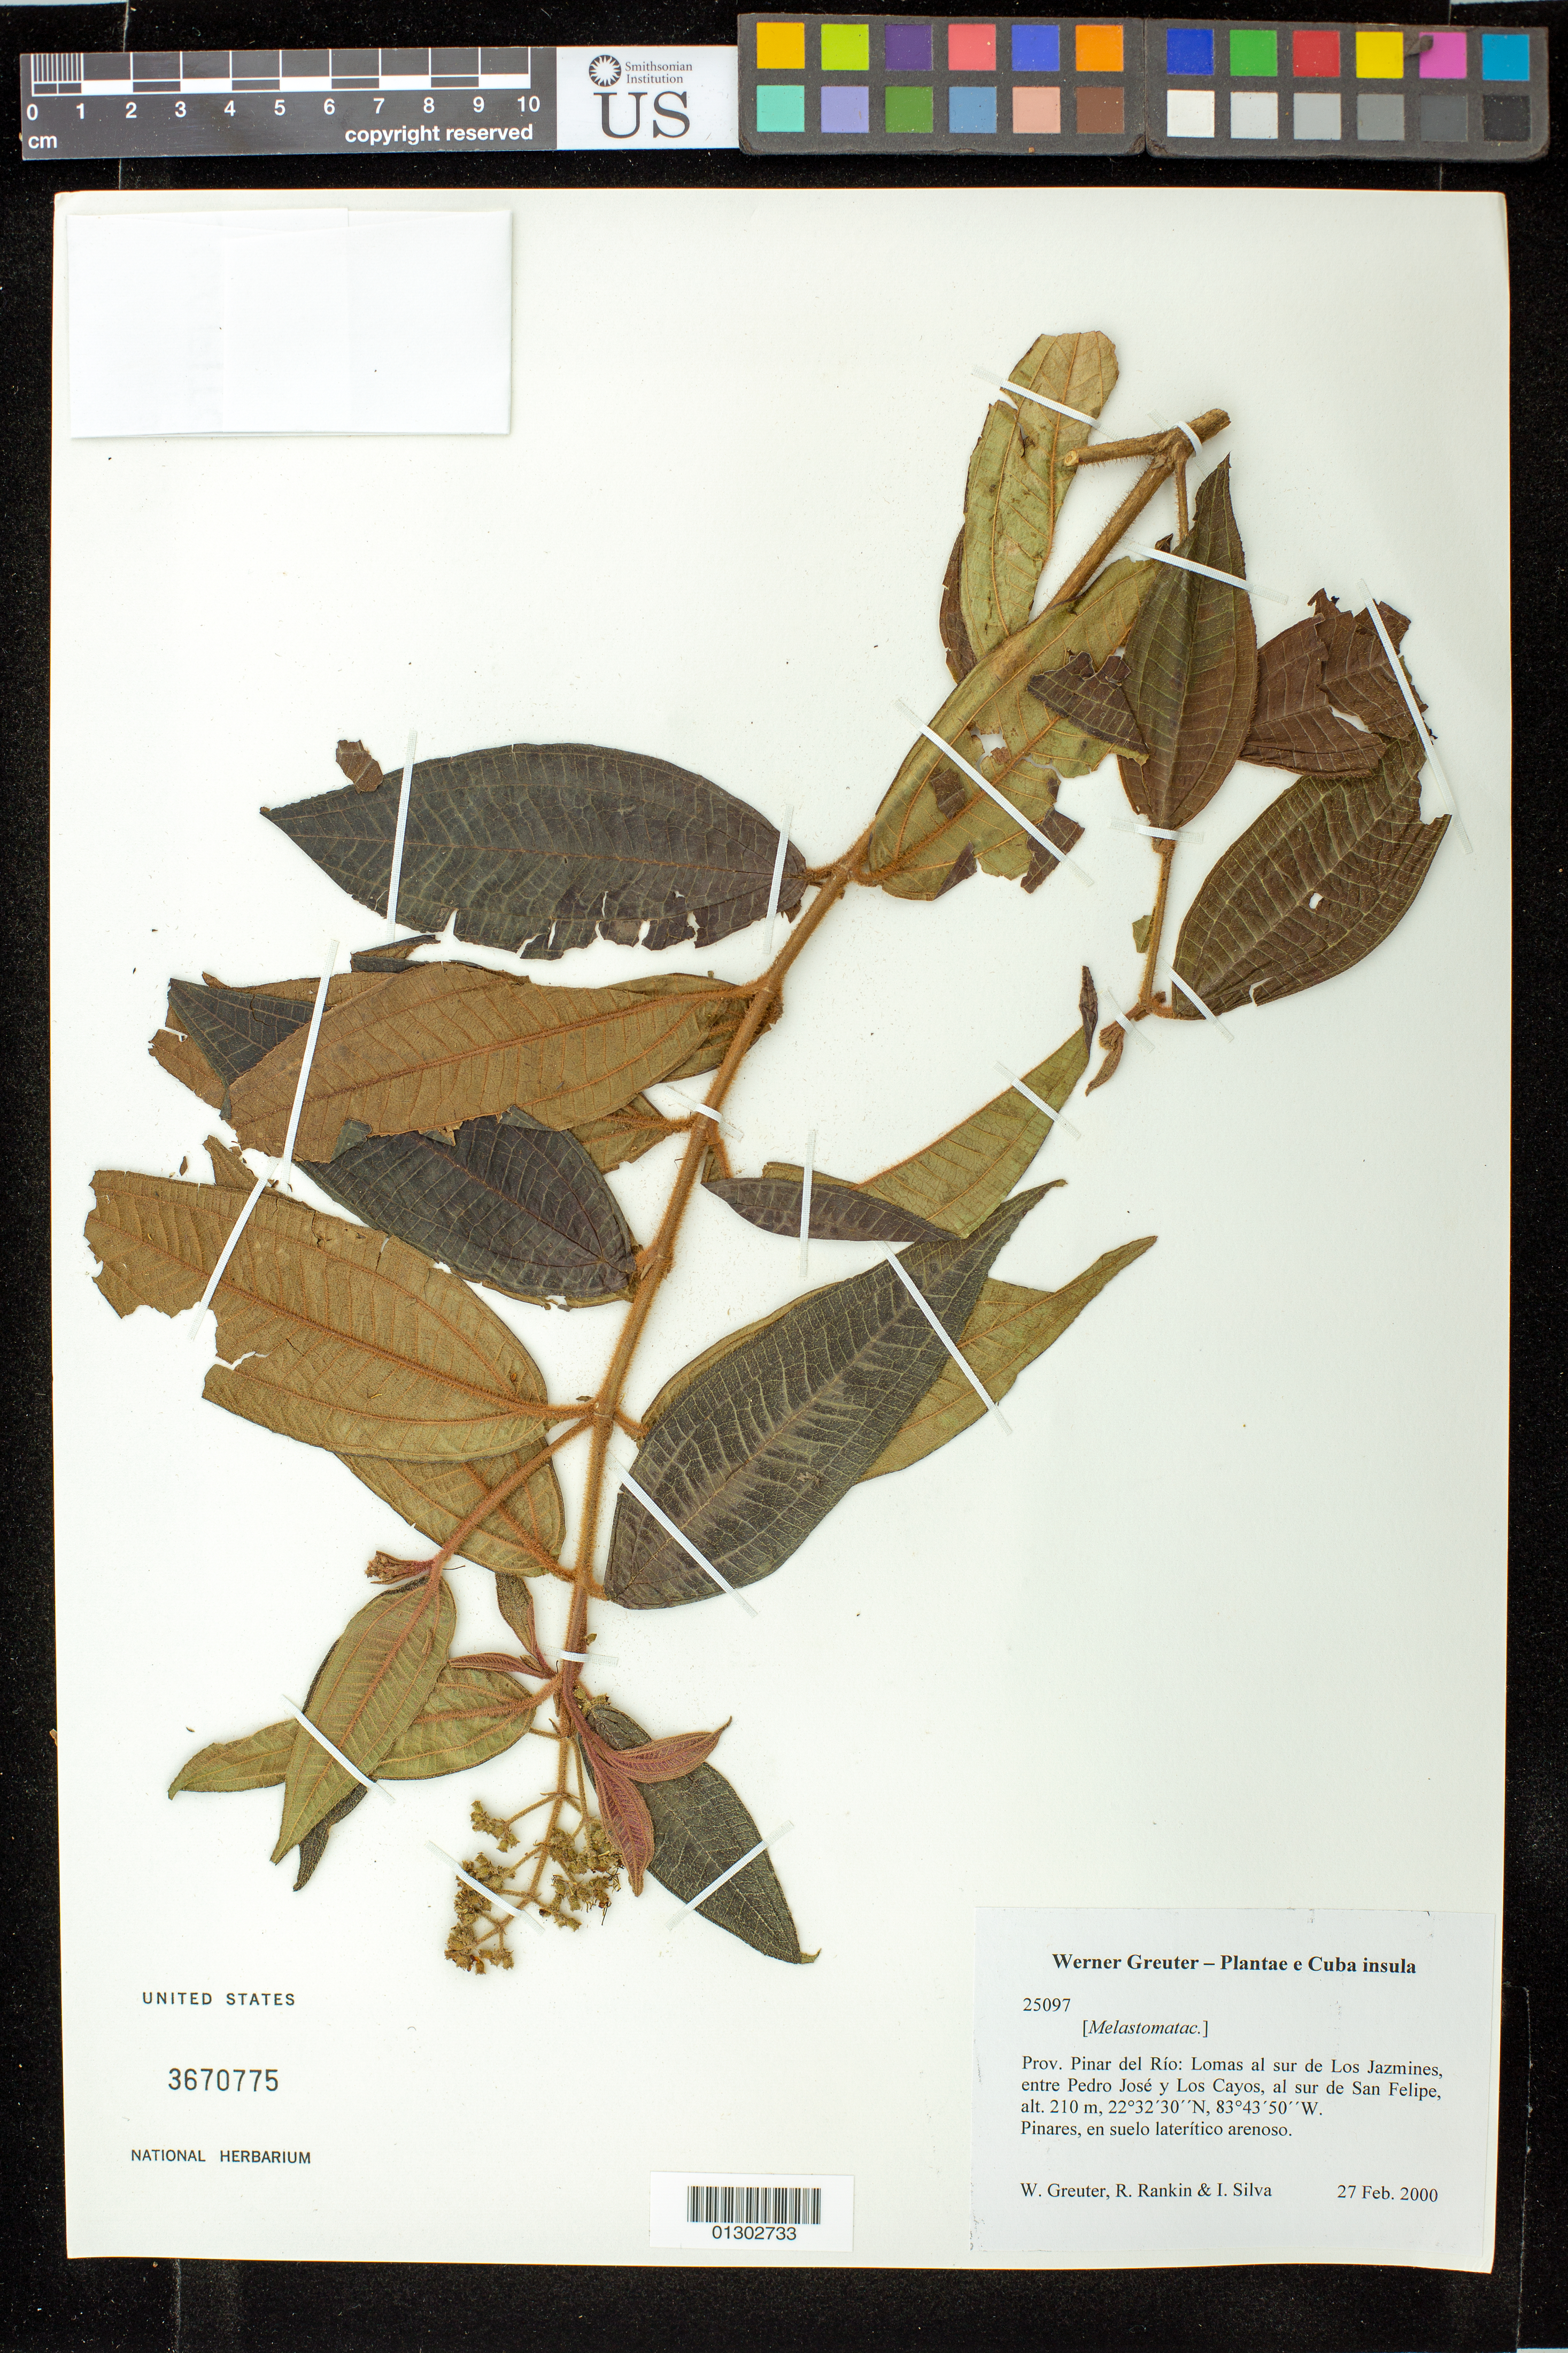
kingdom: Plantae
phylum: Tracheophyta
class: Magnoliopsida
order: Myrtales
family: Melastomataceae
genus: Miconia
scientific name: Miconia ibaguensis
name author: (Bonpl.) Triana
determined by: Michelangeli, F. A.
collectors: W. R. Greuter, R. Rankin Rodriguez & I. Silva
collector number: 25097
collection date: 2000-02-27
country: Cuba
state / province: Pinar del Rio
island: Cuba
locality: Los Jazmines, lomas al sur; entre Pedro José y Los Cayos, al sur de San Felipe.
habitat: Pinares, en suelo laterítico arenoso.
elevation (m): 210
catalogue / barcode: US 3670775